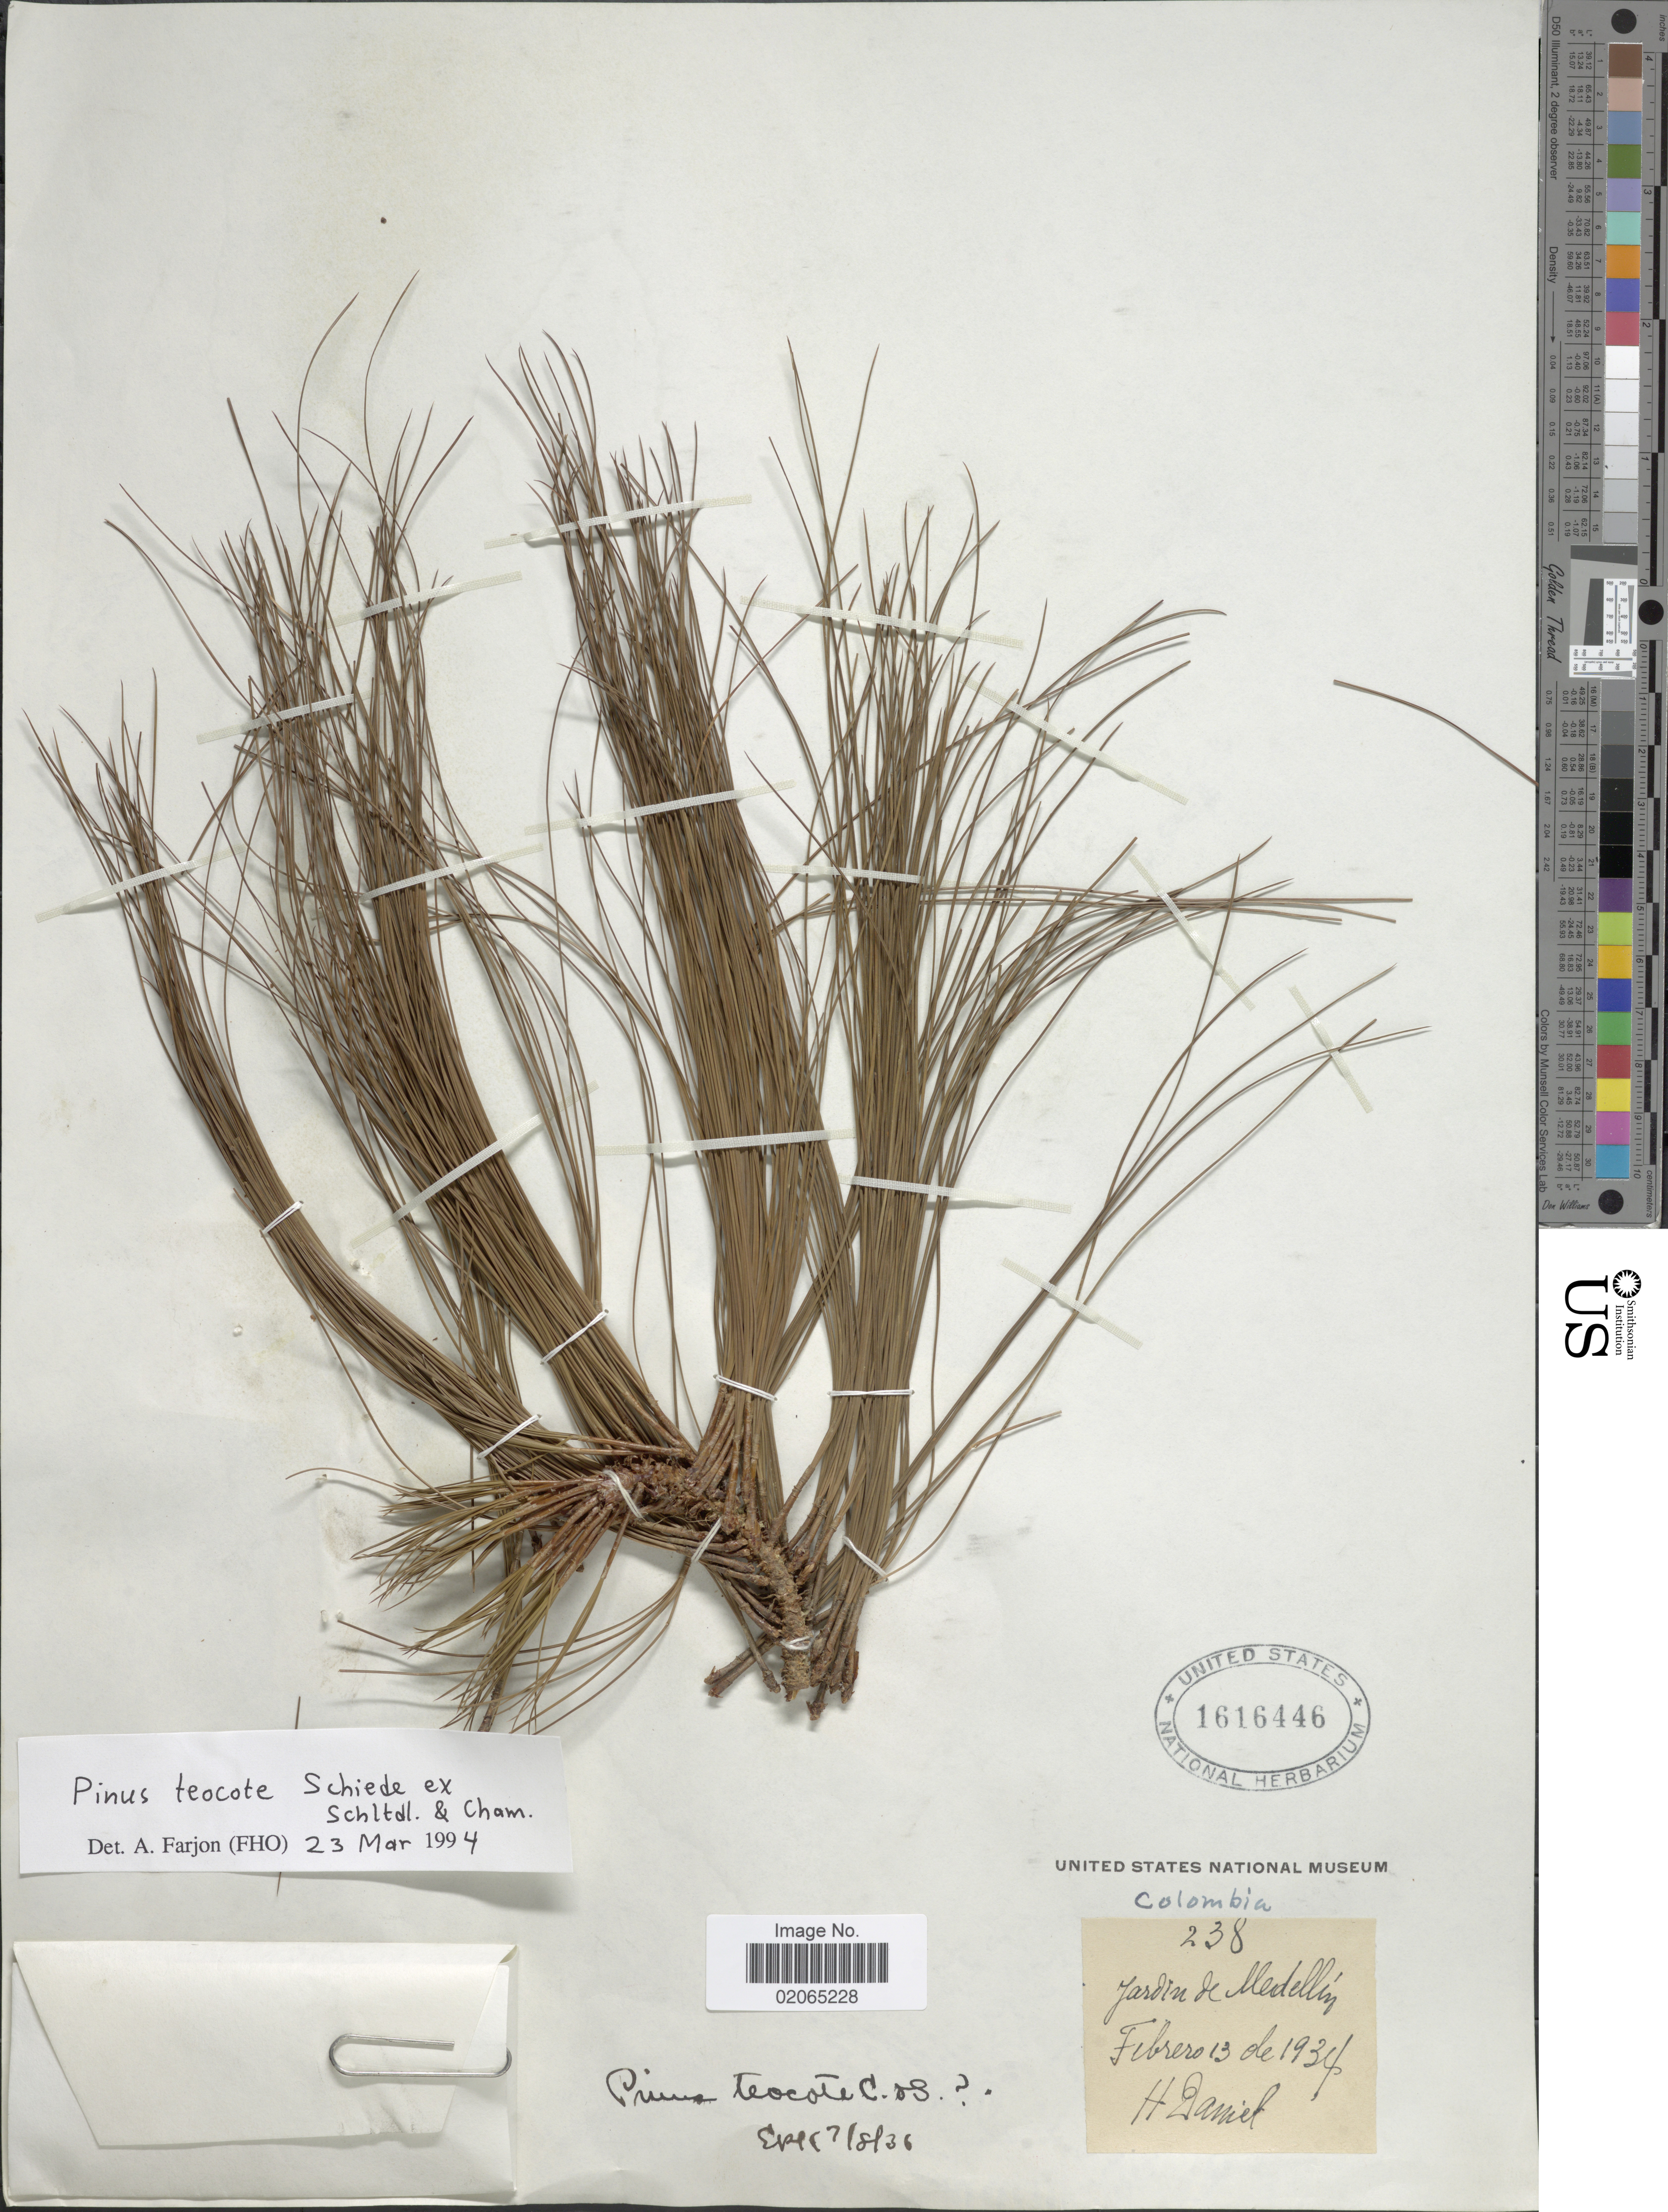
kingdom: Plantae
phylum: Tracheophyta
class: Pinopsida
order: Pinales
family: Pinaceae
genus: Pinus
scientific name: Pinus teocote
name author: Schltdl. & Cham.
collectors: H. Daniel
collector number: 238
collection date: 1934-02-13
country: Colombia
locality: Jardin de Medellín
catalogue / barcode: US 1616446